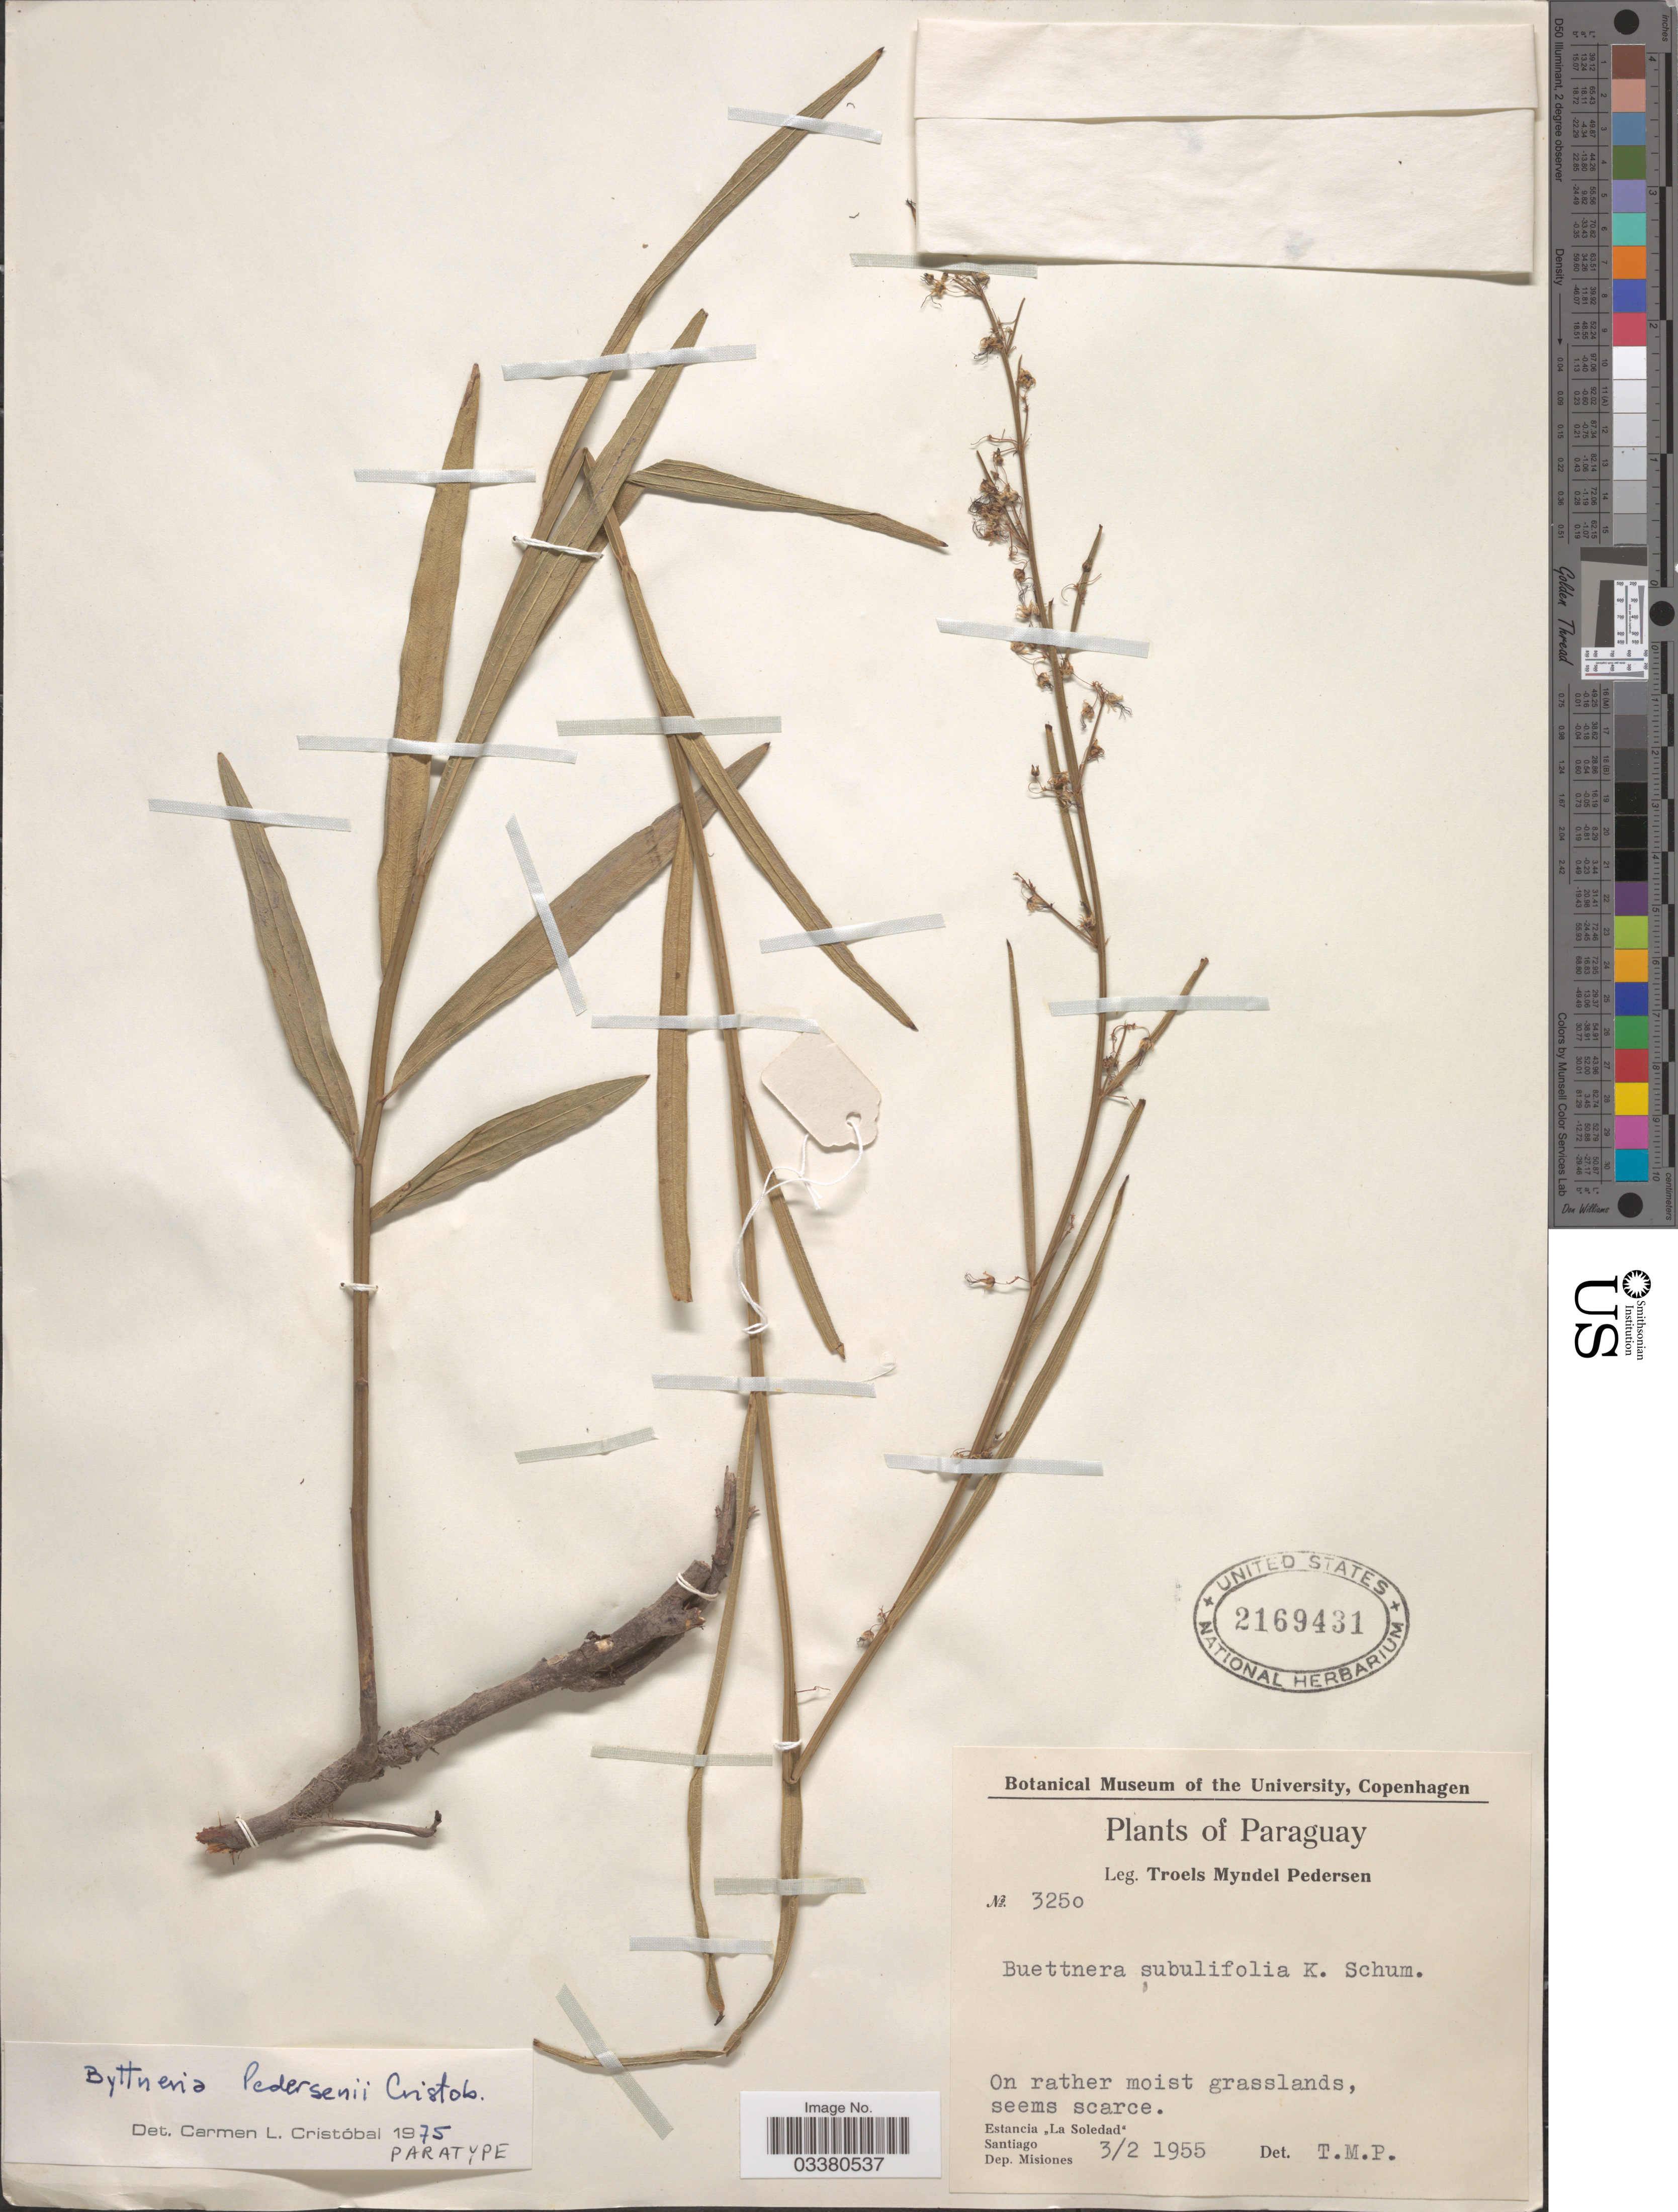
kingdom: Plantae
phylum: Tracheophyta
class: Magnoliopsida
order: Malvales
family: Malvaceae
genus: Byttneria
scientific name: Byttneria pedersenii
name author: Cristóbal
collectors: T. Pederson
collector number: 3250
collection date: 1955-02-03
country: Paraguay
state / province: Misiones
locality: Estancia "La Soledad". Santiago. Dep. Misiones.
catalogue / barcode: US 2169431